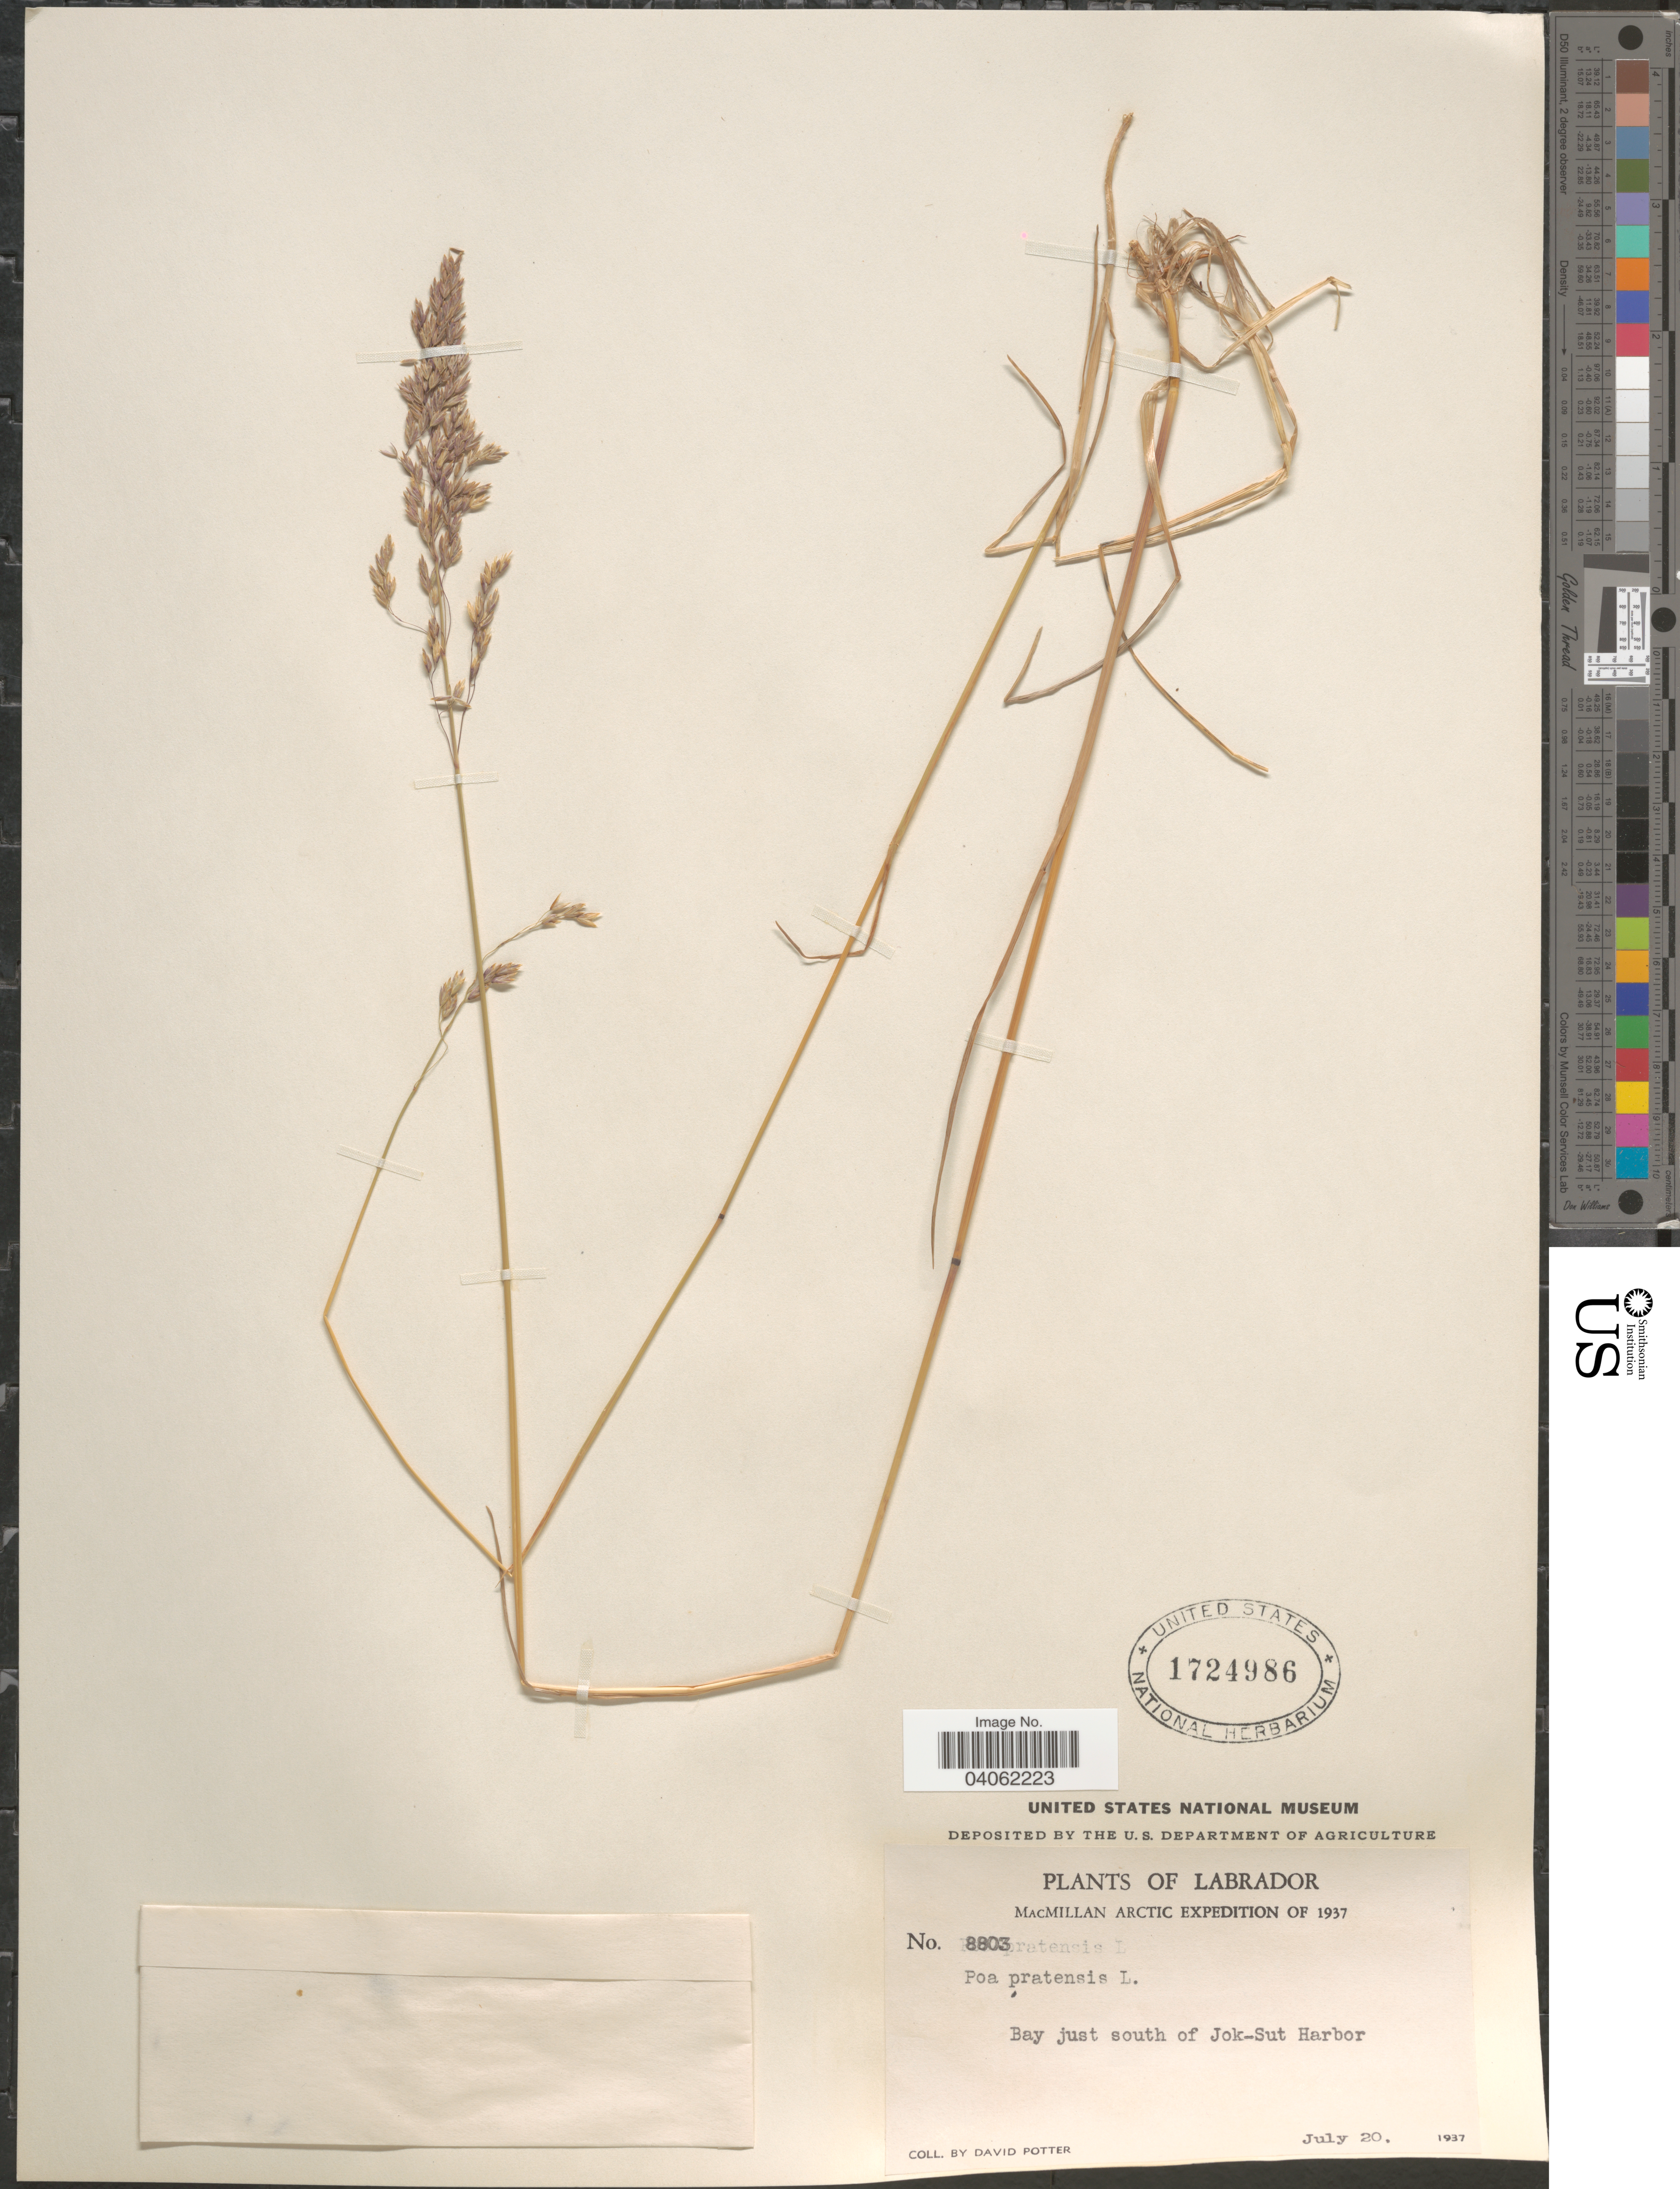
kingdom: Plantae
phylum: Tracheophyta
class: Liliopsida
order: Poales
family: Poaceae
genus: Poa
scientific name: Poa pratensis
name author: L.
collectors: D. Potter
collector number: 8803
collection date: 1937-07-20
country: Canada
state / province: Newfoundland and Labrador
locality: Labrador. Bay just south of Jok-Sut Harbor.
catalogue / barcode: US 1724986